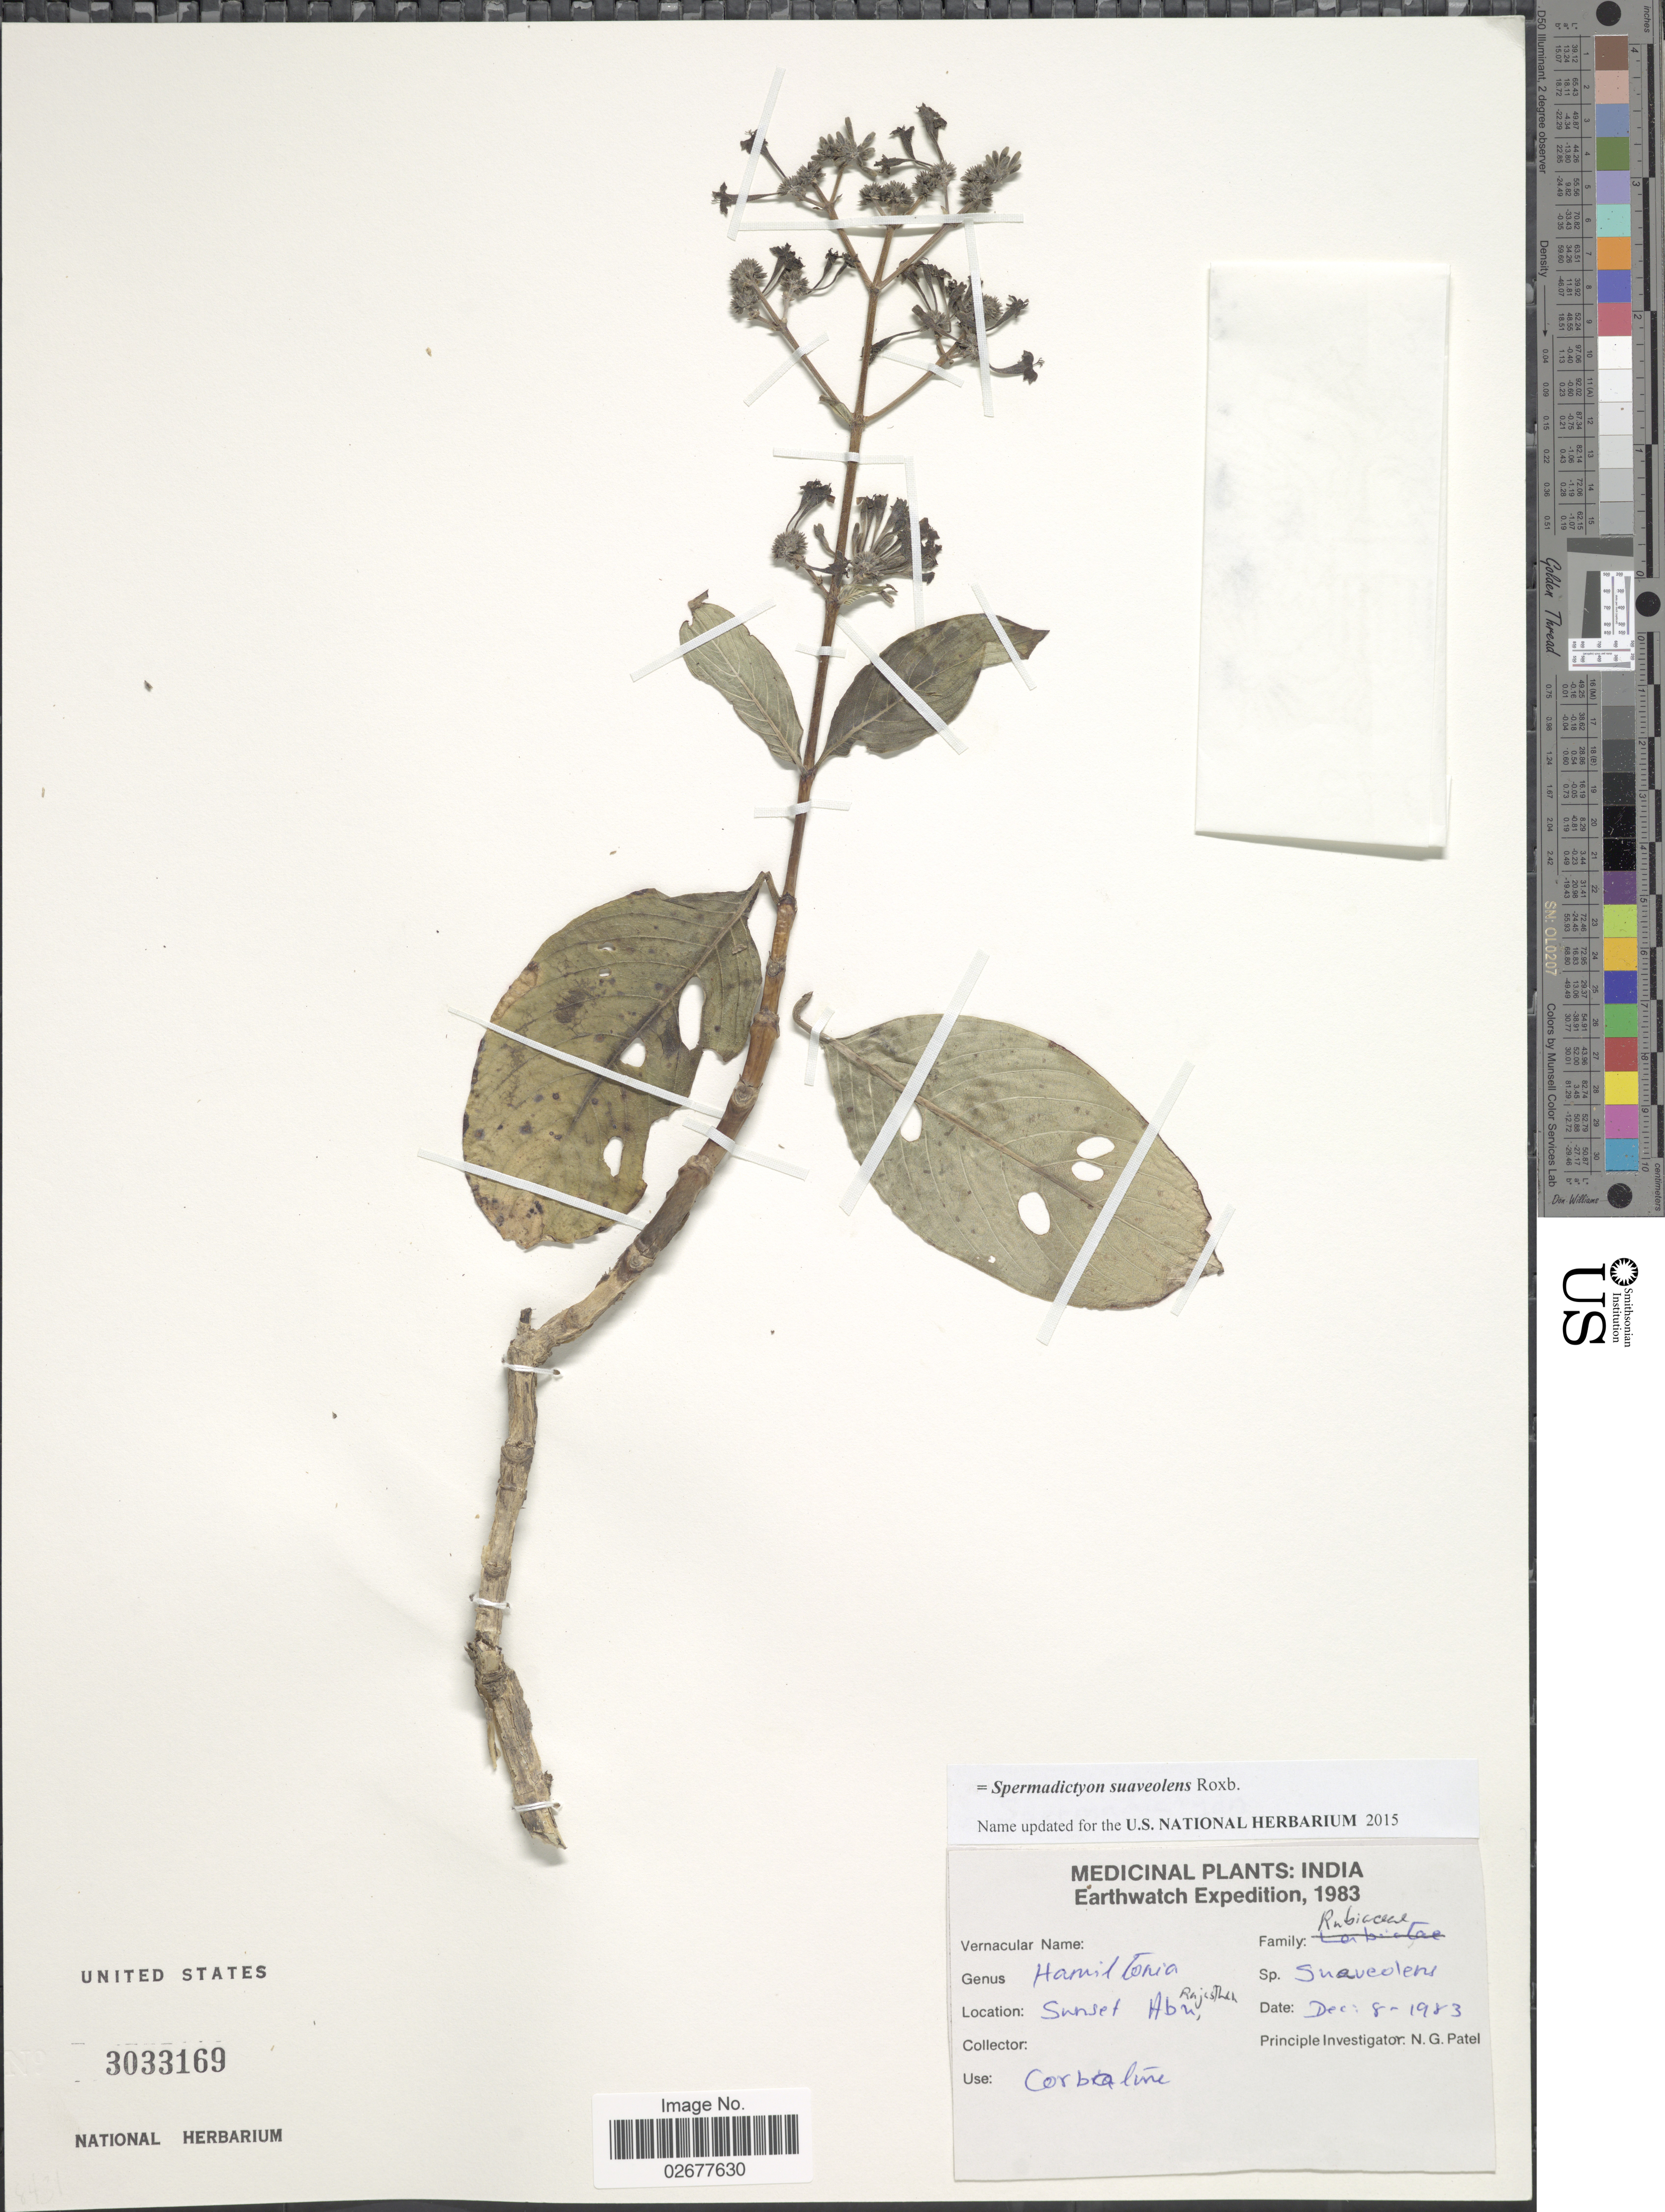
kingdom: Plantae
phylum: Tracheophyta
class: Magnoliopsida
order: Gentianales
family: Rubiaceae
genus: Spermadictyon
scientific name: Spermadictyon suaveolens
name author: Roxb.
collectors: N. Patel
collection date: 1983-12-08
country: India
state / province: Rajasthan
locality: Sunset Abu.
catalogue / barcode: US 3033169